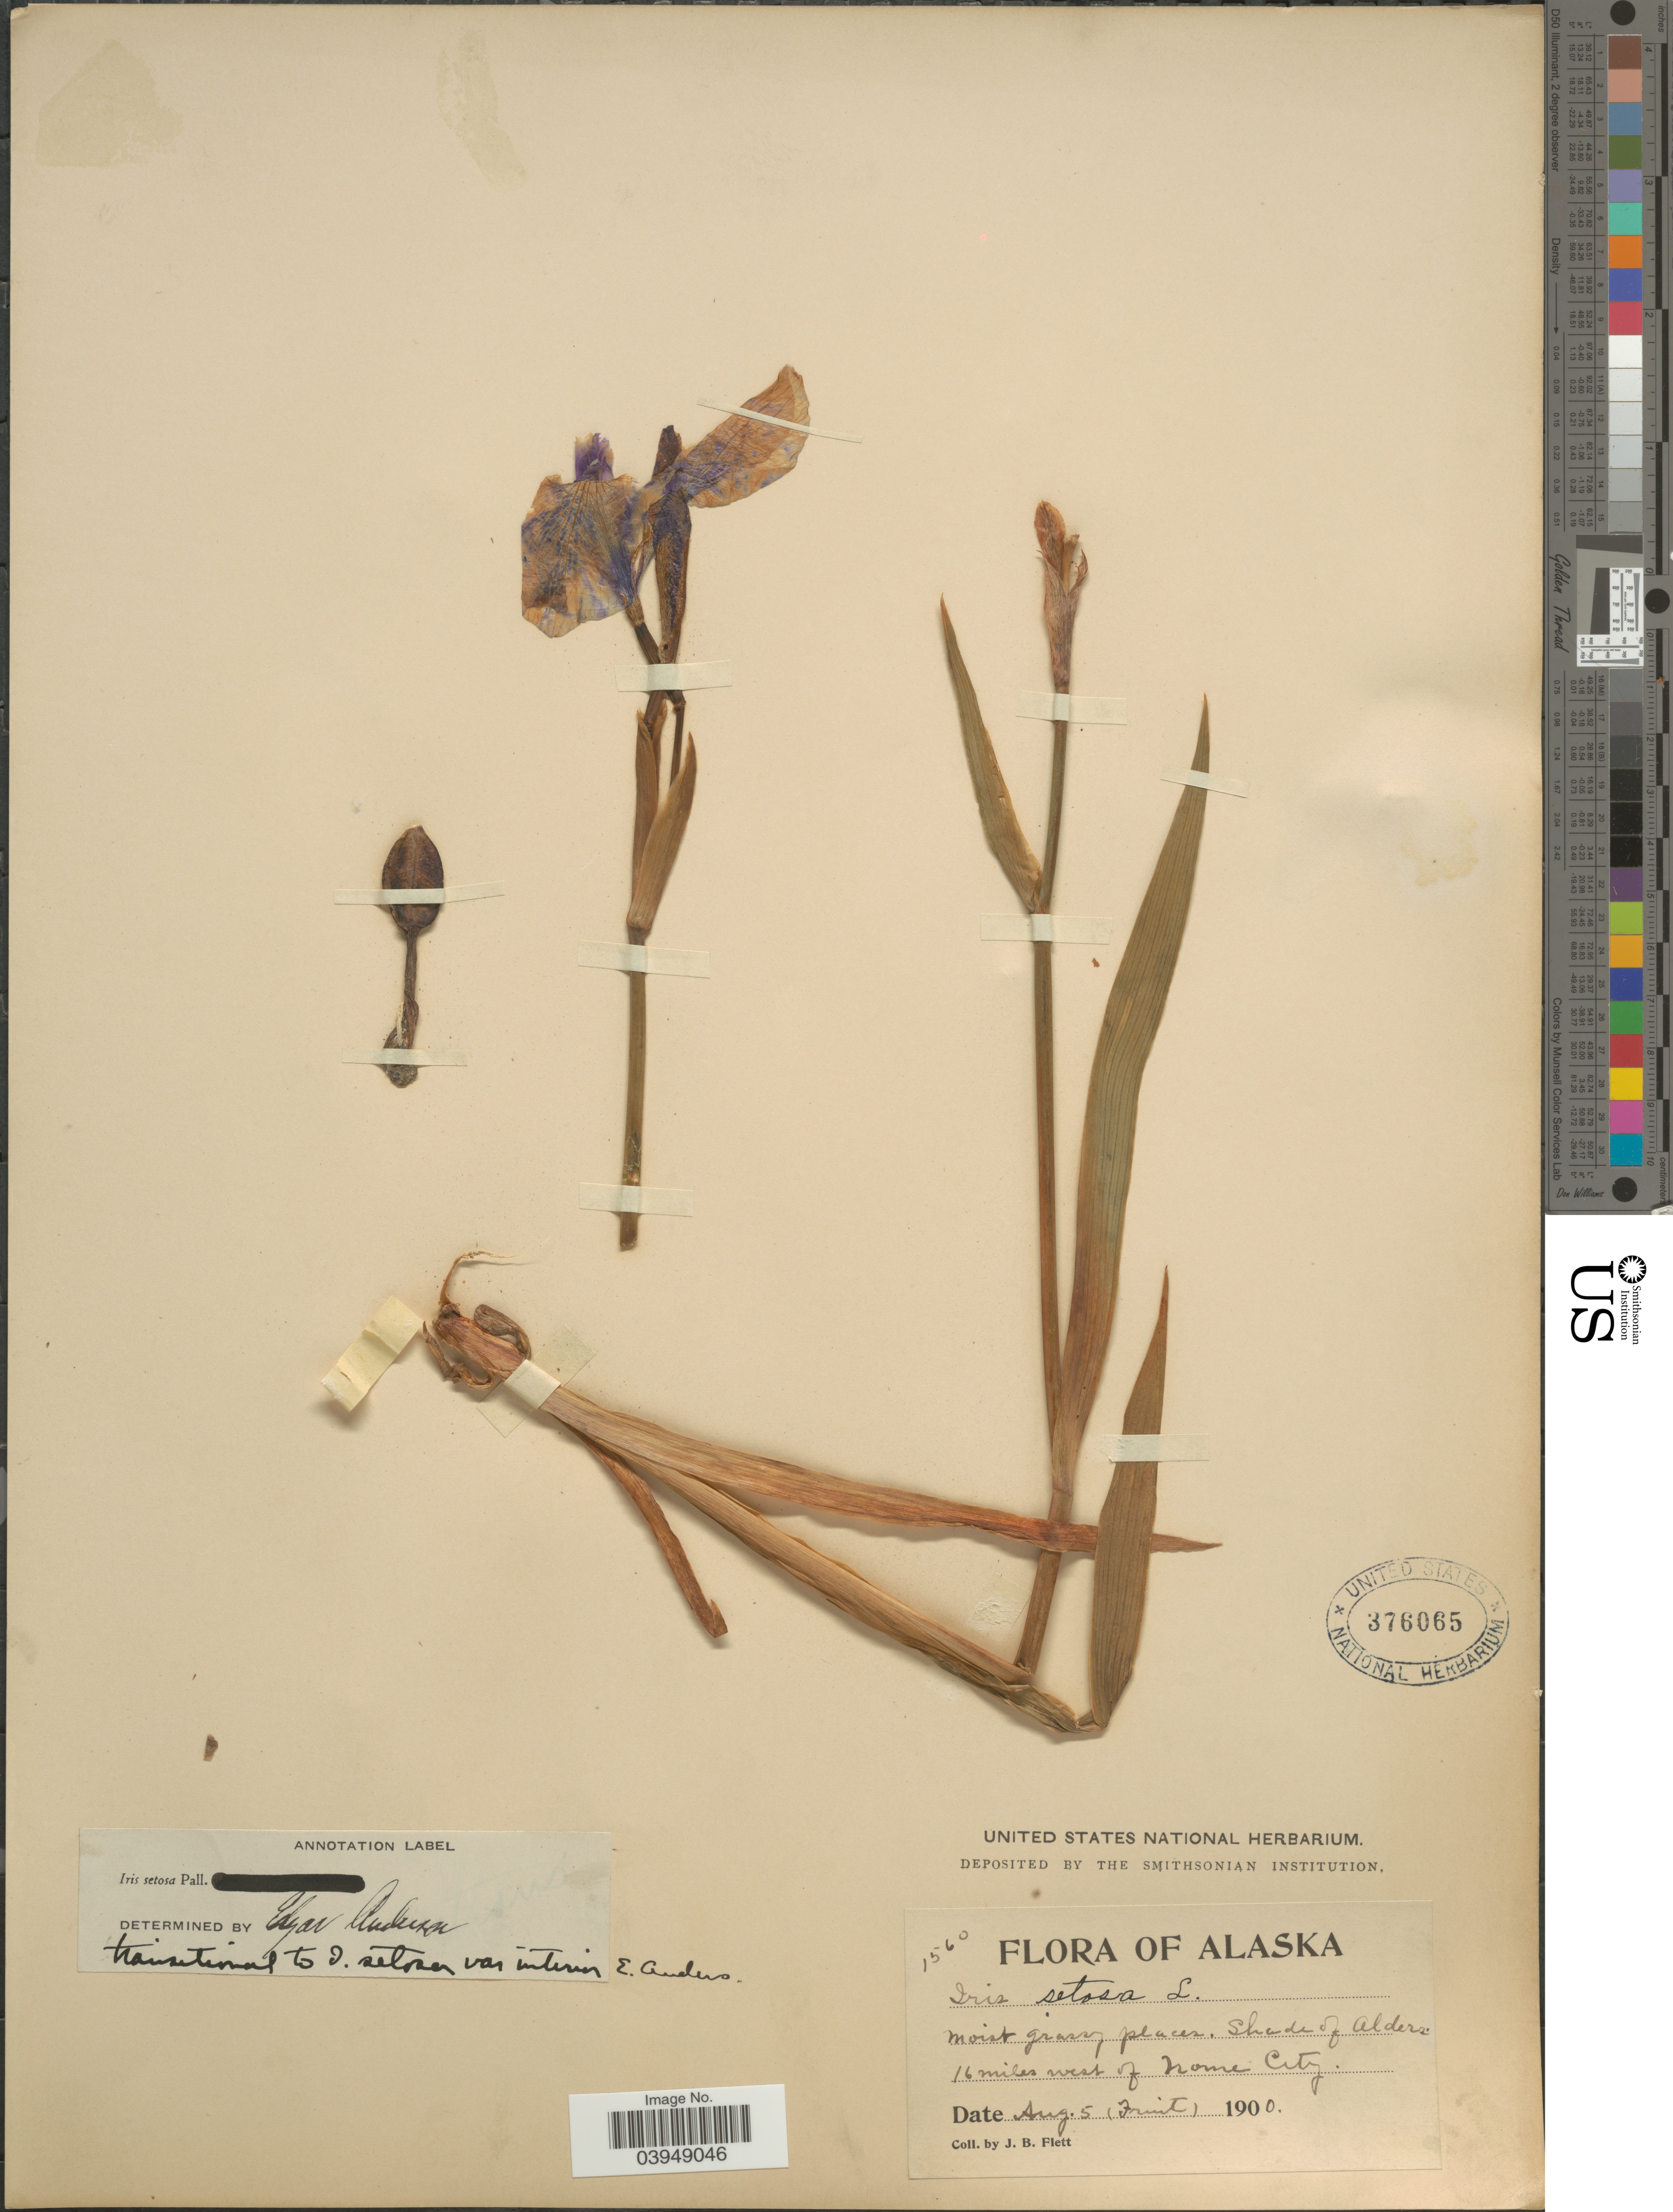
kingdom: Plantae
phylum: Tracheophyta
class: Liliopsida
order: Asparagales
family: Iridaceae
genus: Iris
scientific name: Iris setosa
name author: Pall. ex Link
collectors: J. Flett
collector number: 1560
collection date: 1900-08-05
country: United States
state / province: Alaska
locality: Shade of Alders. 16 miles west of Nome City.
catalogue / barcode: US 376065